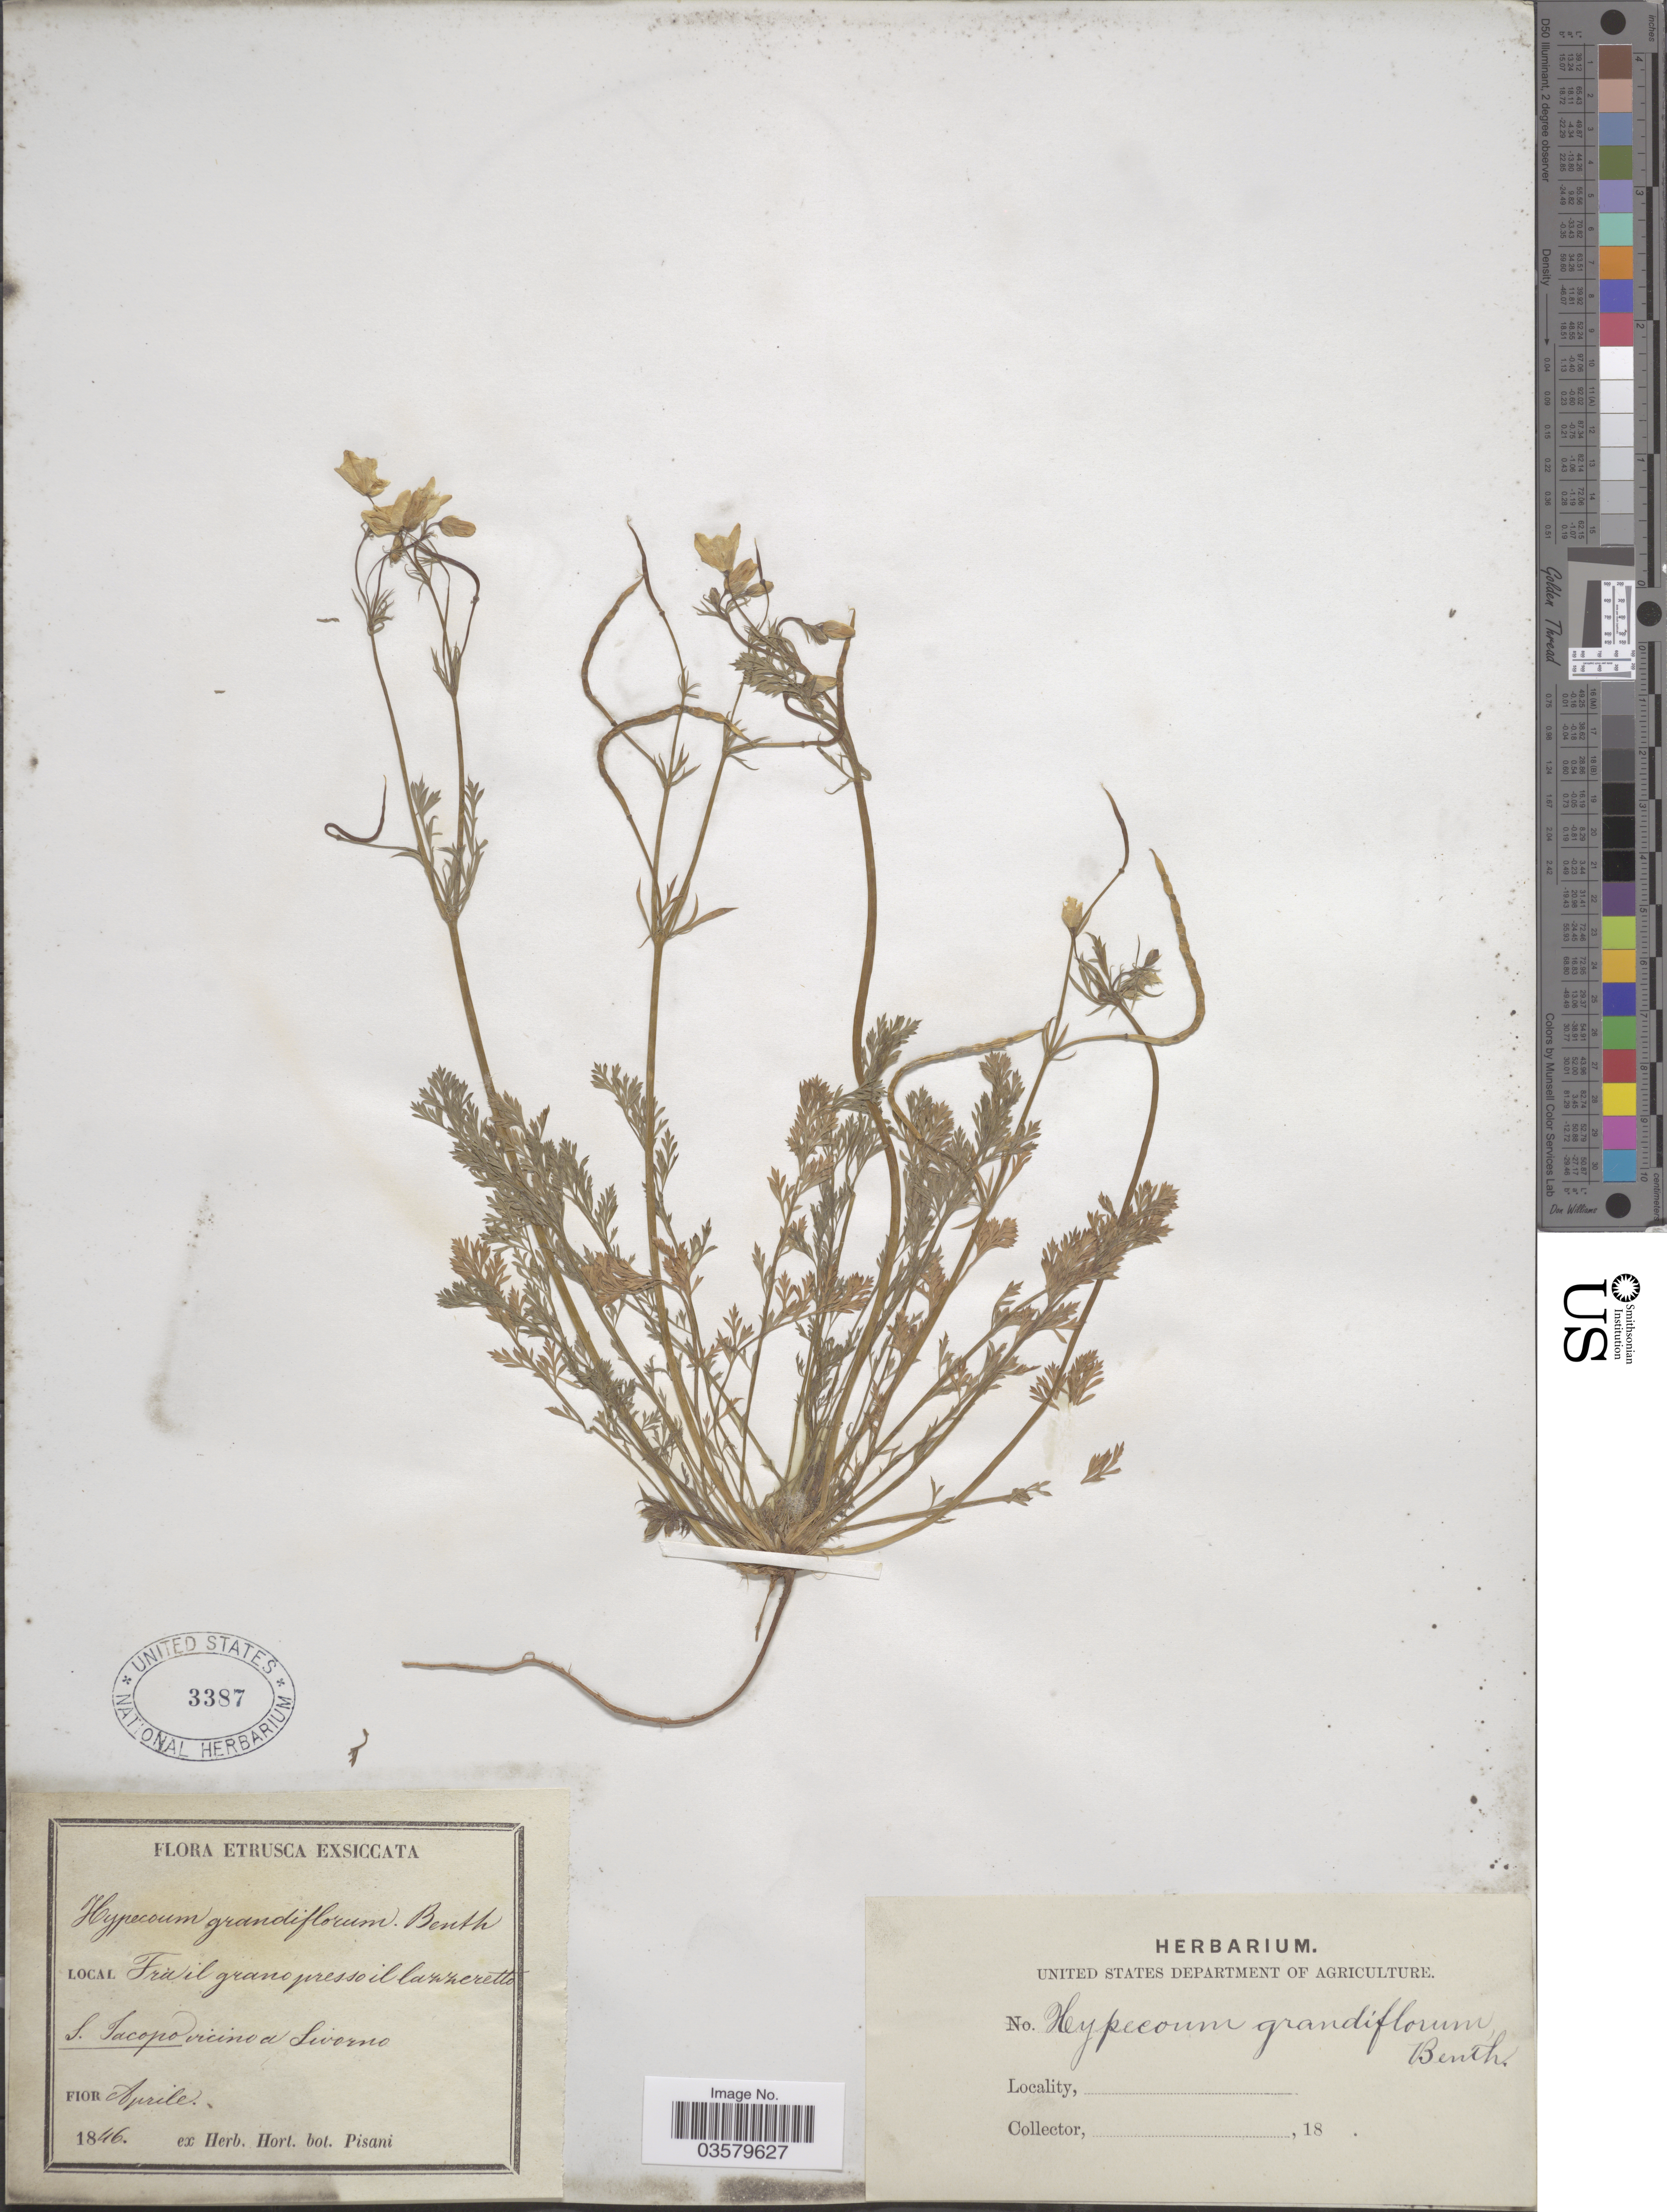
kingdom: Plantae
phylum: Tracheophyta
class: Magnoliopsida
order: Ranunculales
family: Papaveraceae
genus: Hypecoum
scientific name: Hypecoum grandiflorum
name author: Benth.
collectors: ex herb. Hort. Bot. Pisani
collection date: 1846-04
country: Italy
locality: Etrusca. Fra il grano presso il lazzeretto.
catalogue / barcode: US 3387